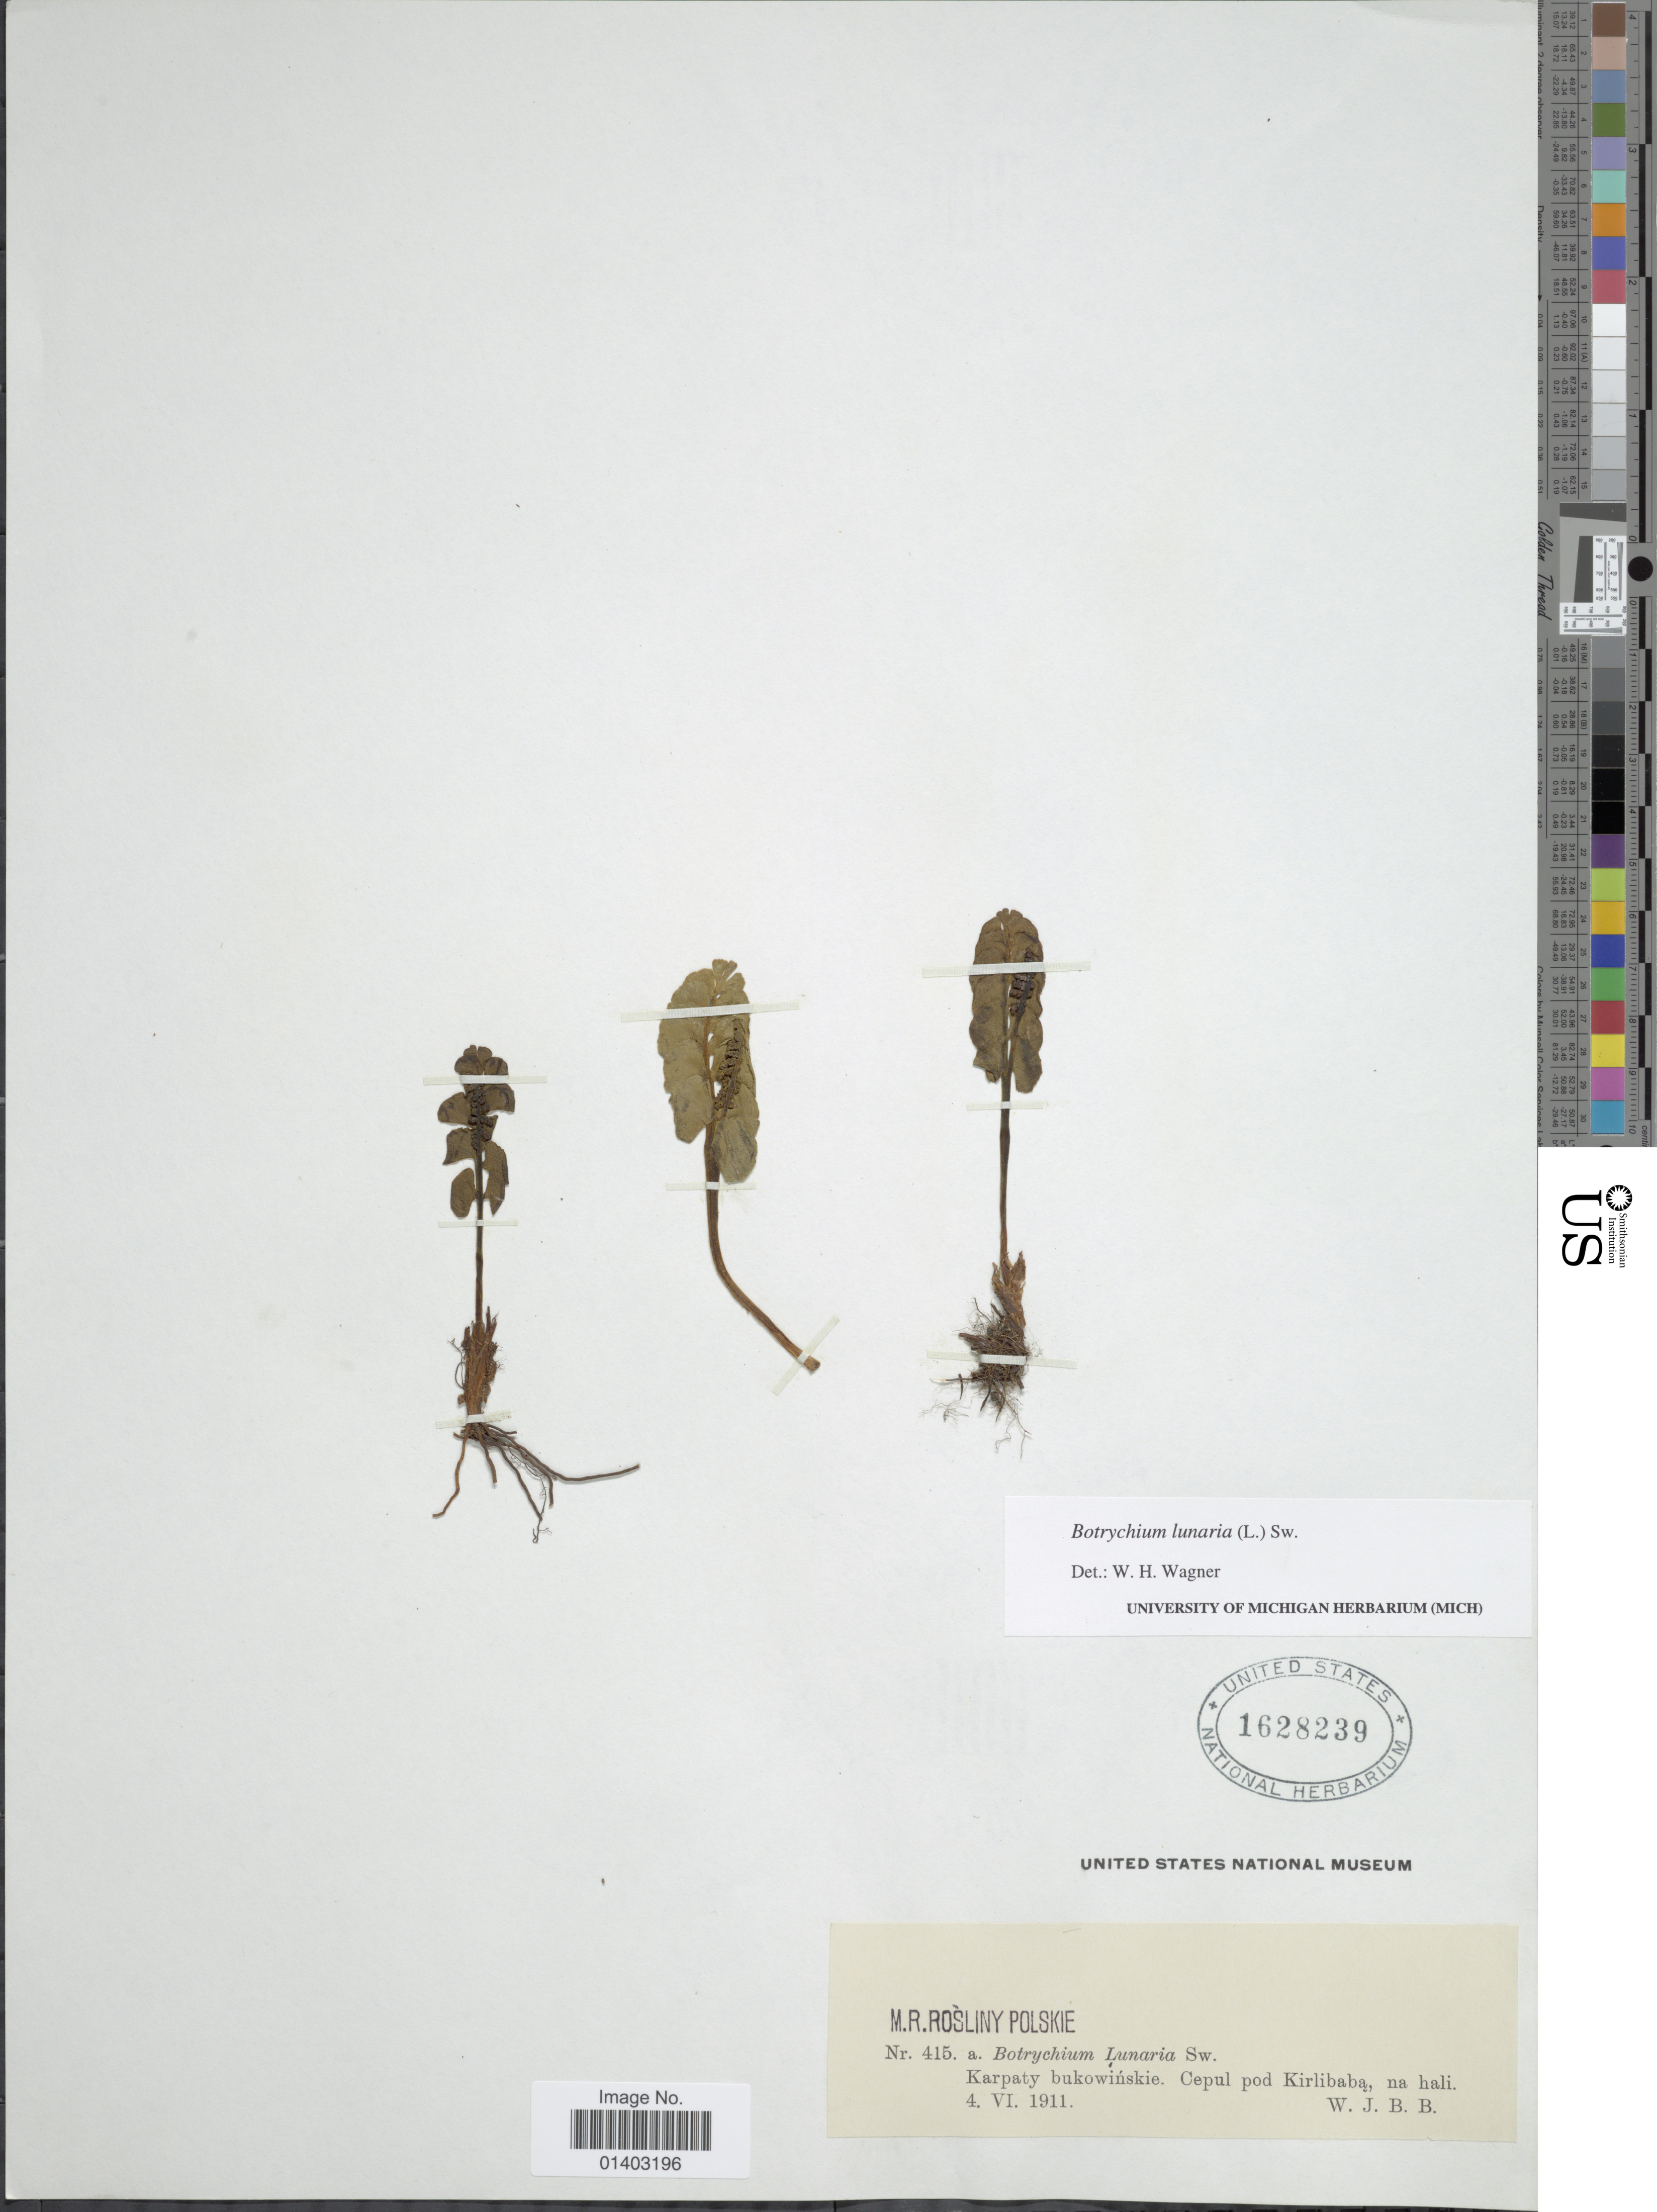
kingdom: Plantae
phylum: Tracheophyta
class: Polypodiopsida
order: Ophioglossales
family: Ophioglossaceae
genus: Botrychium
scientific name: Botrychium lunaria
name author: (L.) Sw.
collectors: W. J. B. B.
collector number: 415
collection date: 1911-06-04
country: Romania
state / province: Suceava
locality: Karpaty bukowinskie. cepul pod Kirlibaba, na hali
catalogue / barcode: US 1628239